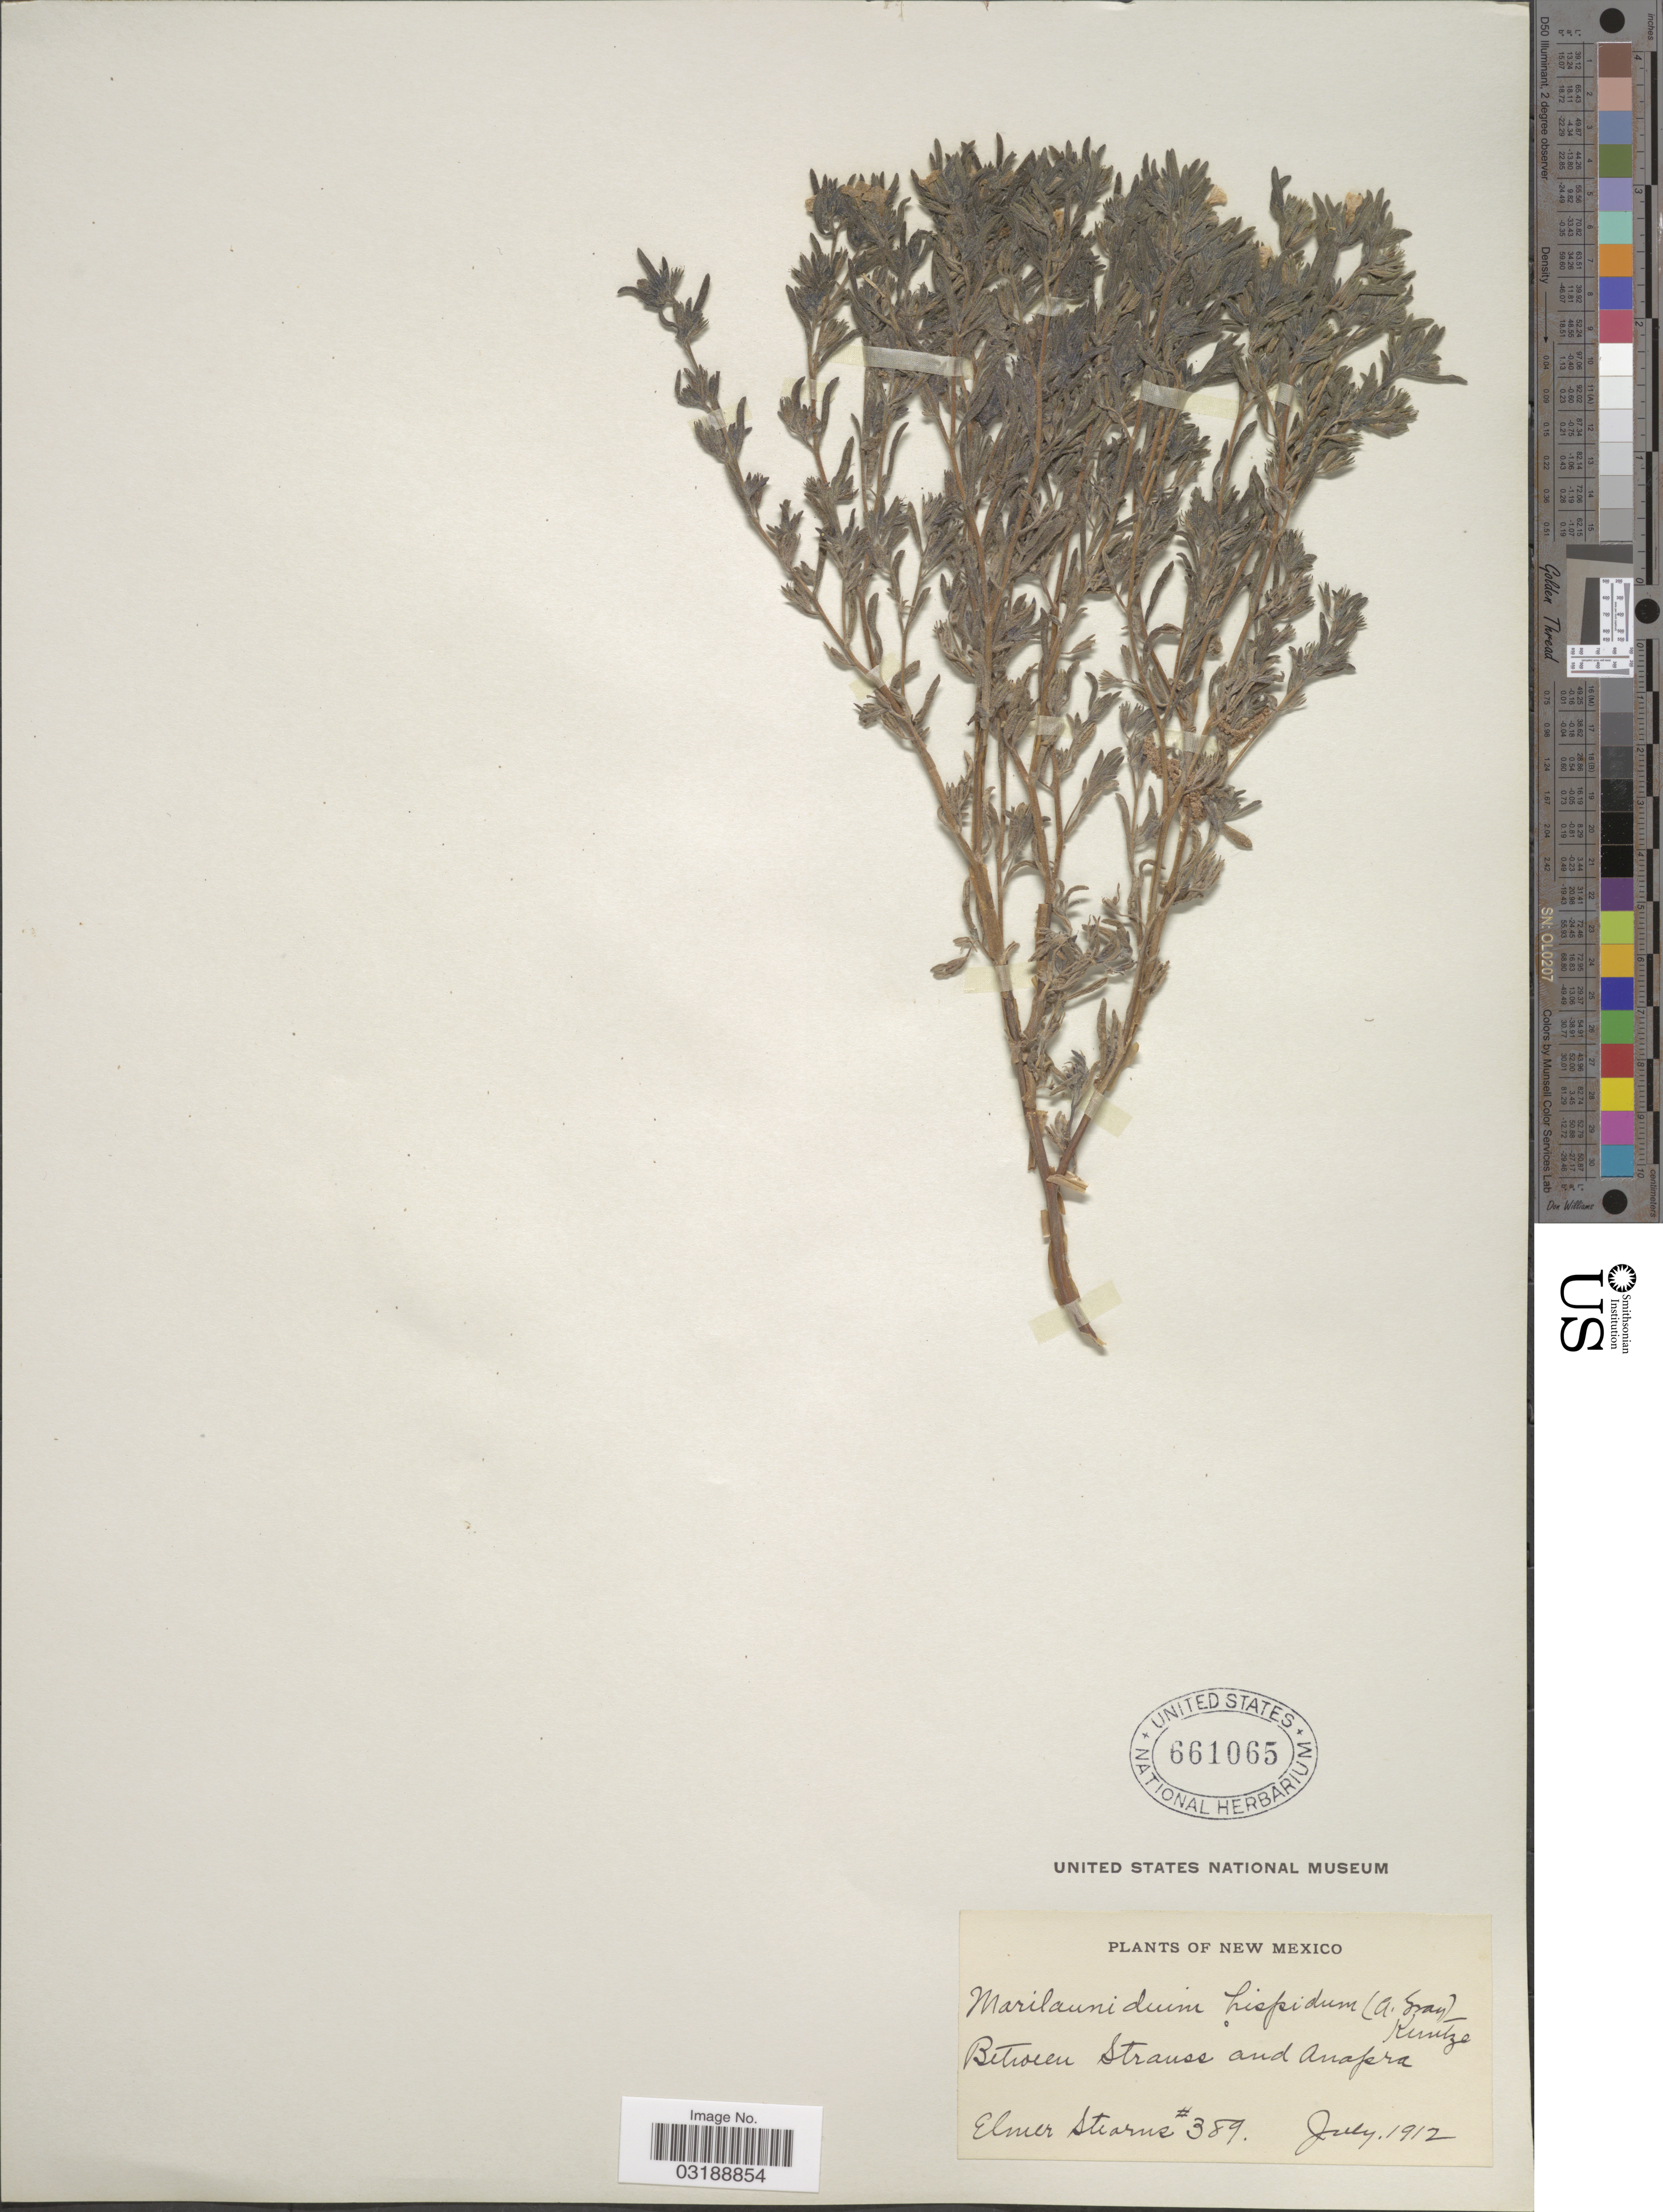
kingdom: Plantae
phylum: Tracheophyta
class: Magnoliopsida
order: Boraginales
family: Namaceae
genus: Nama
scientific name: Nama hispida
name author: A. Gray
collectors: E. Stearns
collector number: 389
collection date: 1912-07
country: United States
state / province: New Mexico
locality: Between Strauss and Anapra.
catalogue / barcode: US 661065